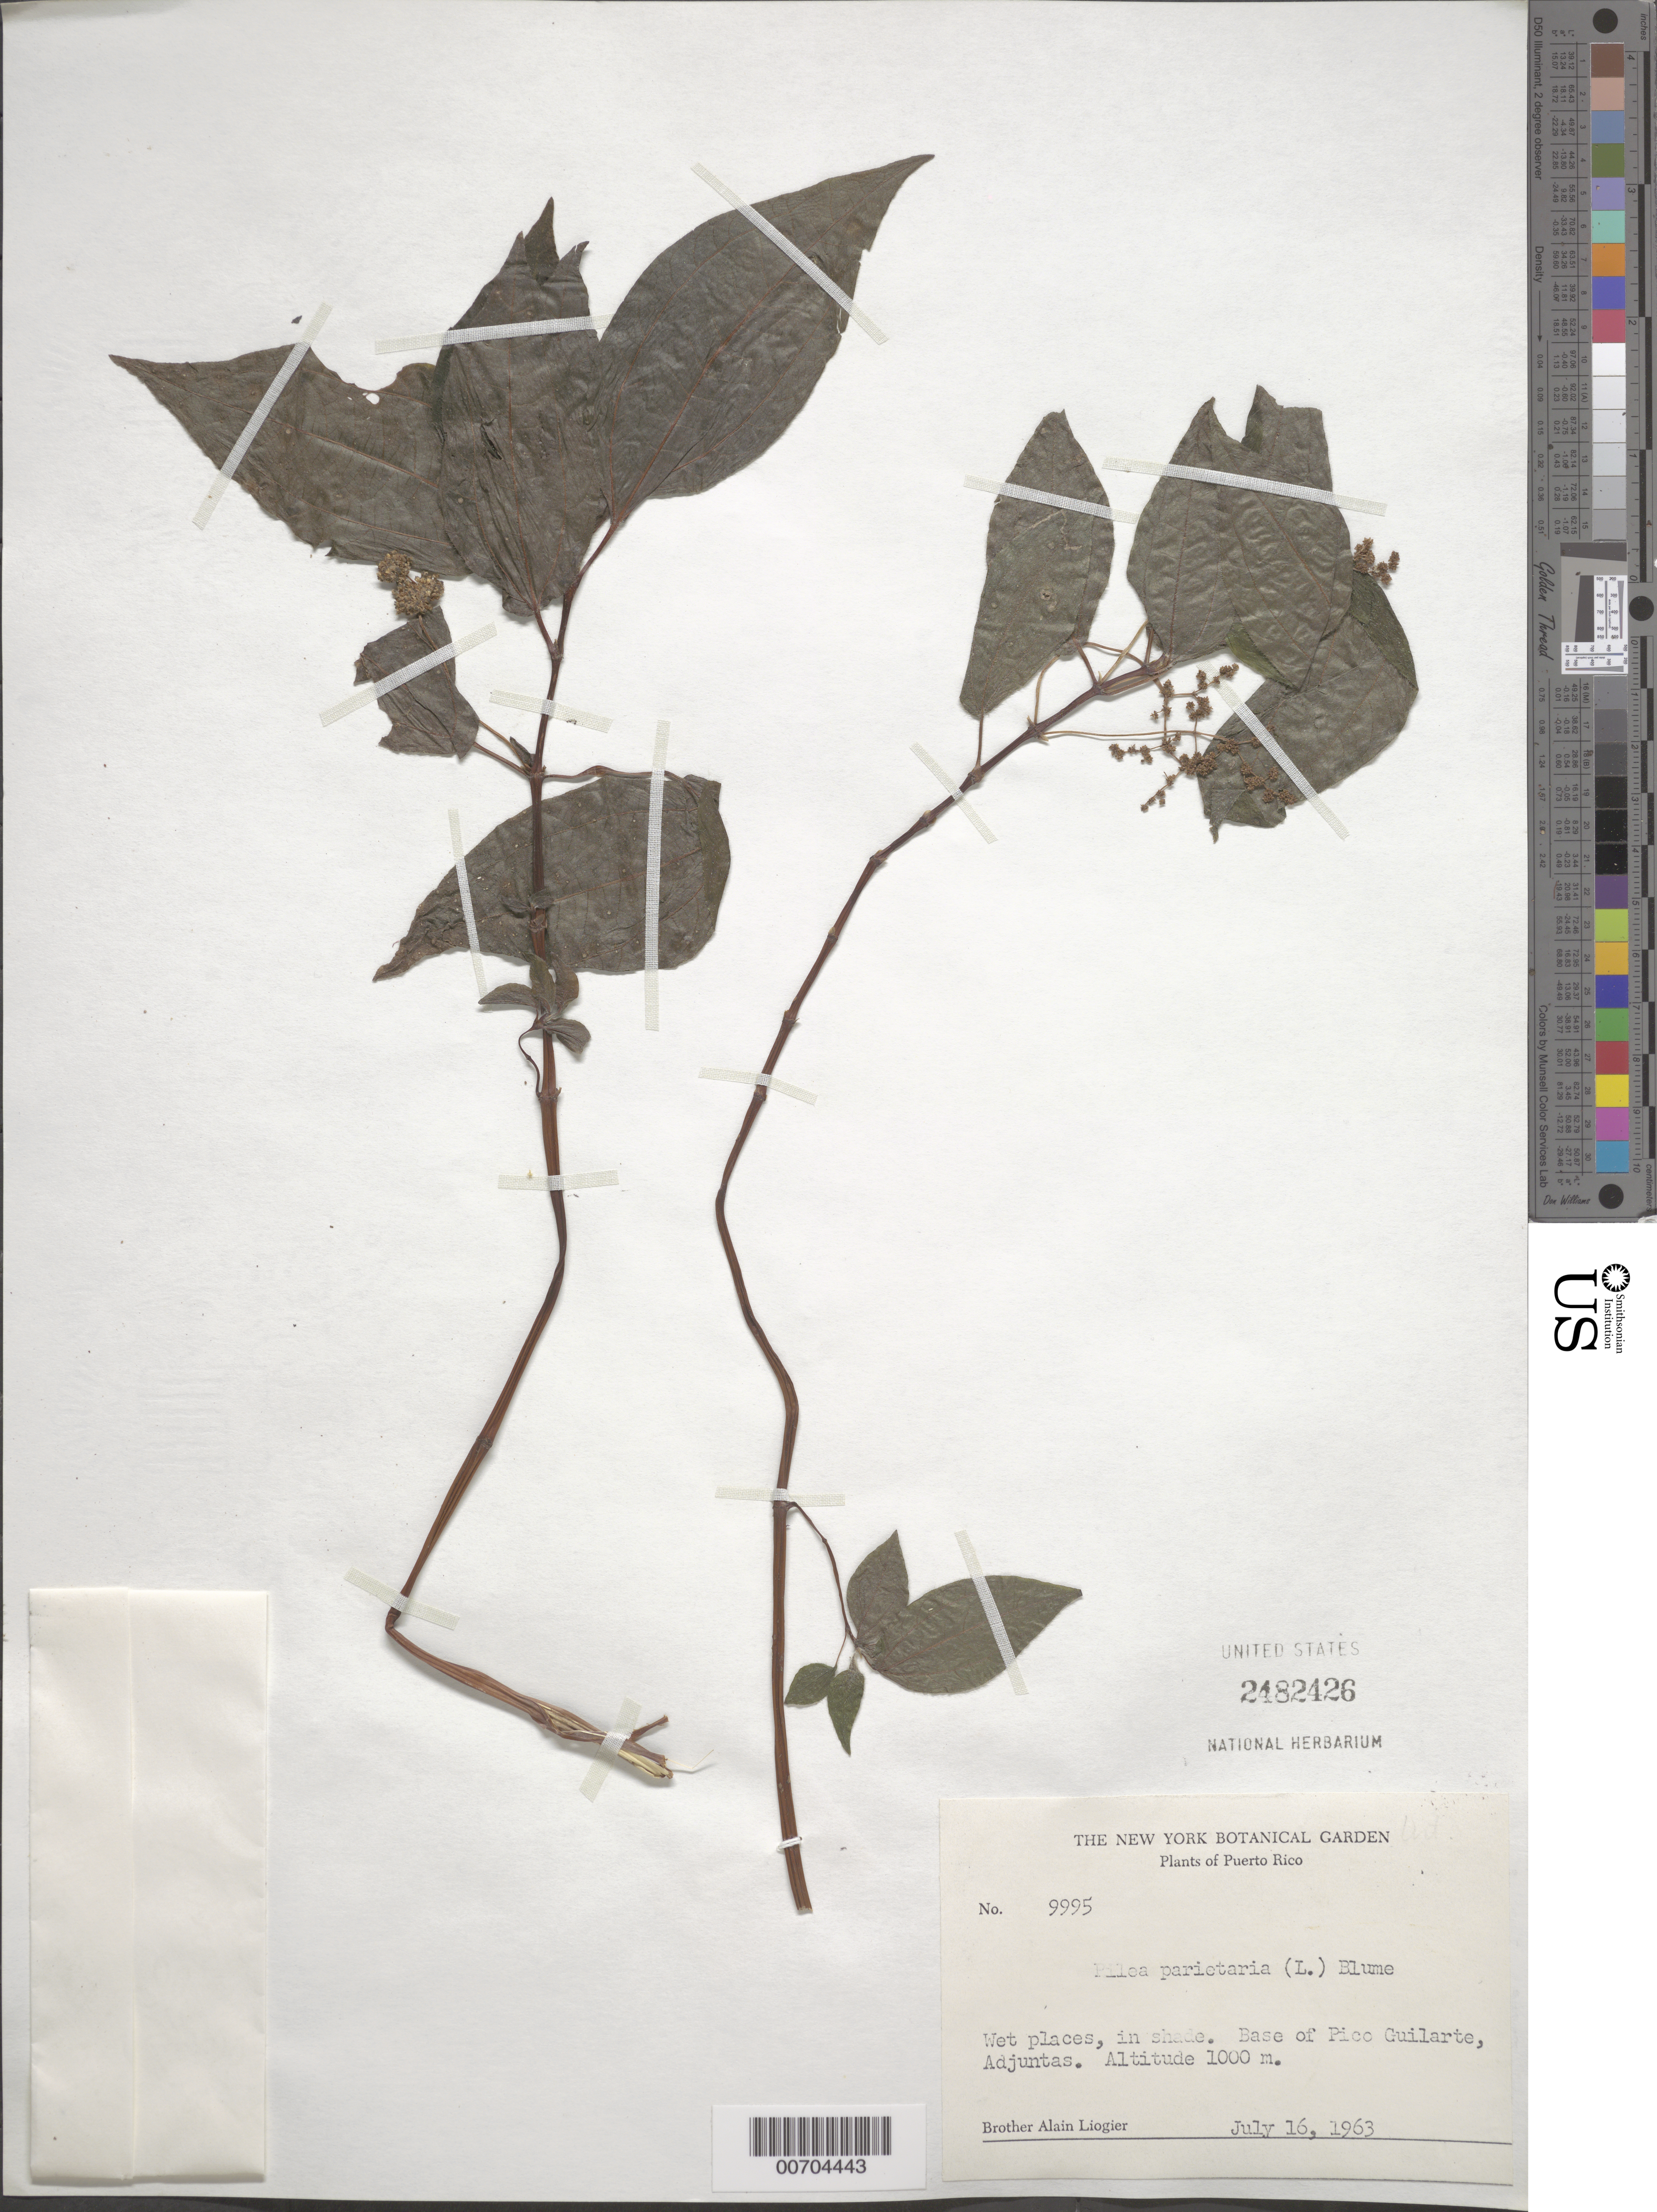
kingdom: Plantae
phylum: Tracheophyta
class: Magnoliopsida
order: Rosales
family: Urticaceae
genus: Pilea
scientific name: Pilea parietaria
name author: (L.) Blume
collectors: A. H. Liogier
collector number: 9995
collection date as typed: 16 Jul 1963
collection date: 1963-07-16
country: Puerto Rico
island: Greater Antilles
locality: Pico Guilarte, base of; Adjuntas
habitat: Wet places, in shade.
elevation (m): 1000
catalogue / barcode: US 2482426